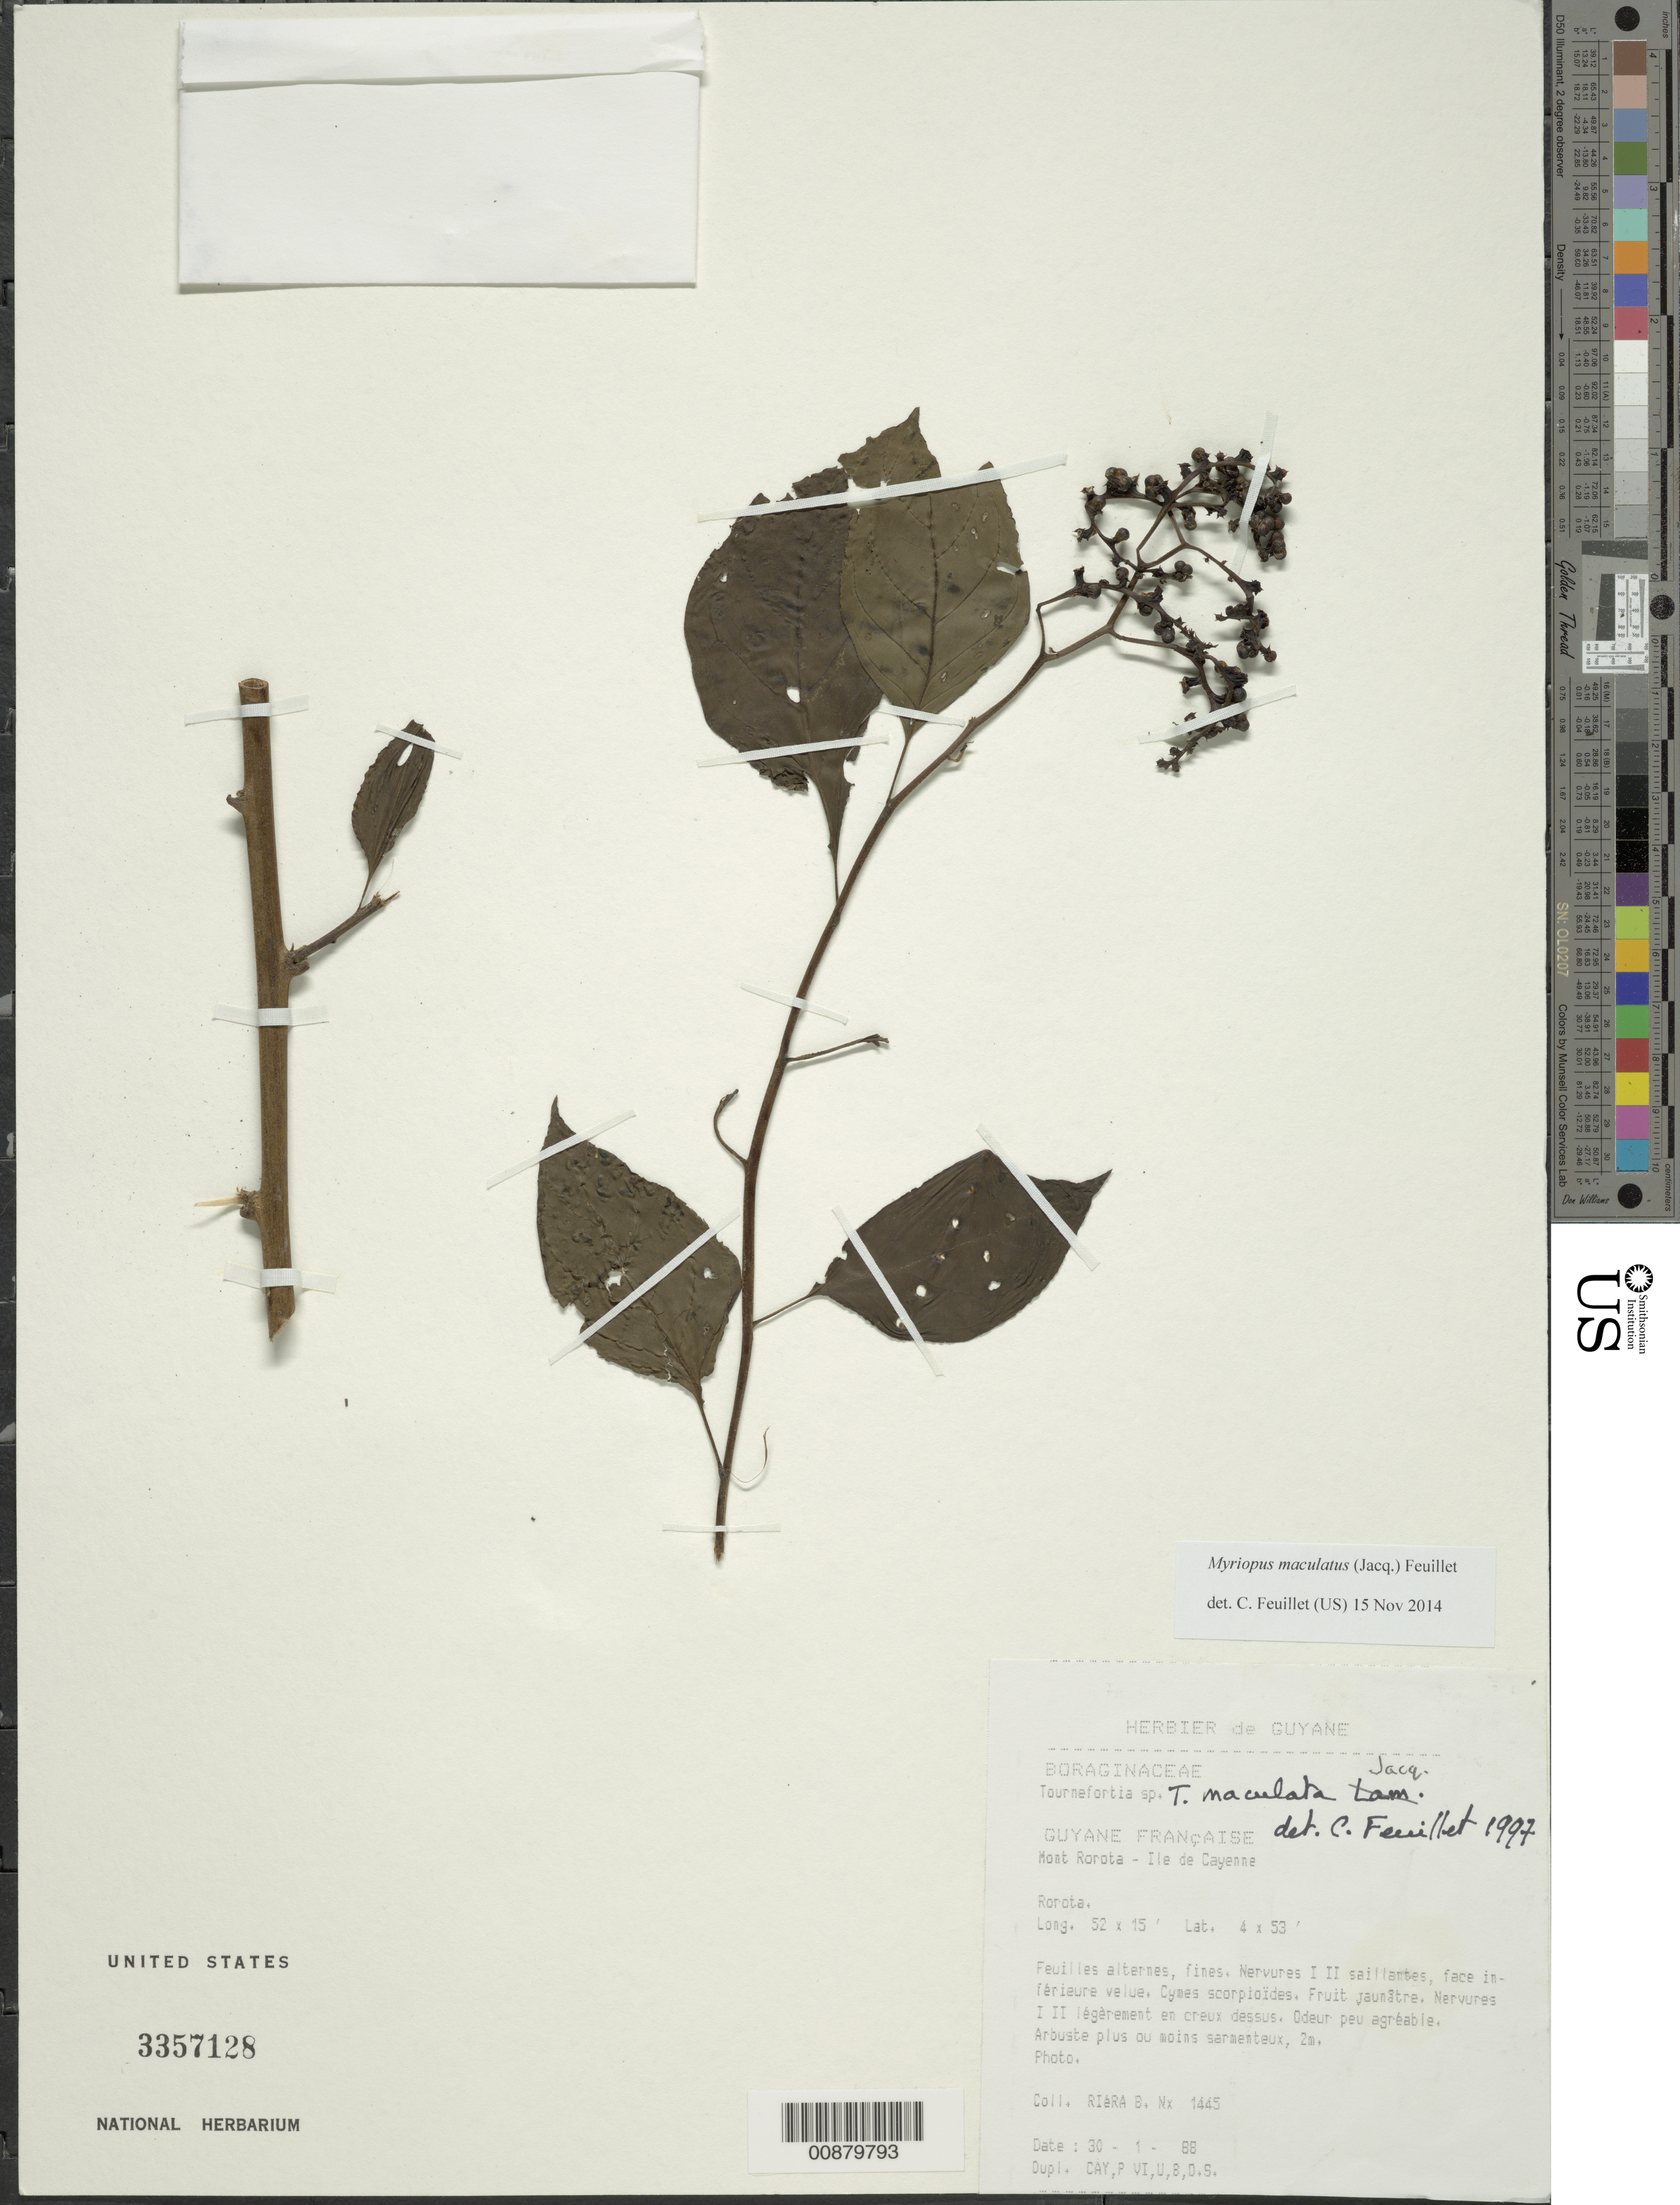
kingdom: Plantae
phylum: Tracheophyta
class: Magnoliopsida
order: Boraginales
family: Heliotropiaceae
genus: Myriopus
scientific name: Myriopus maculatus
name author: (Jacq.) Feuillet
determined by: Feuillet, C.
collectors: B. Riéra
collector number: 1445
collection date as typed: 30-Jan-88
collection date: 1988-01-30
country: French Guiana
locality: Mont Rorota, Ile de Cayenne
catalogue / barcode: US 3357128